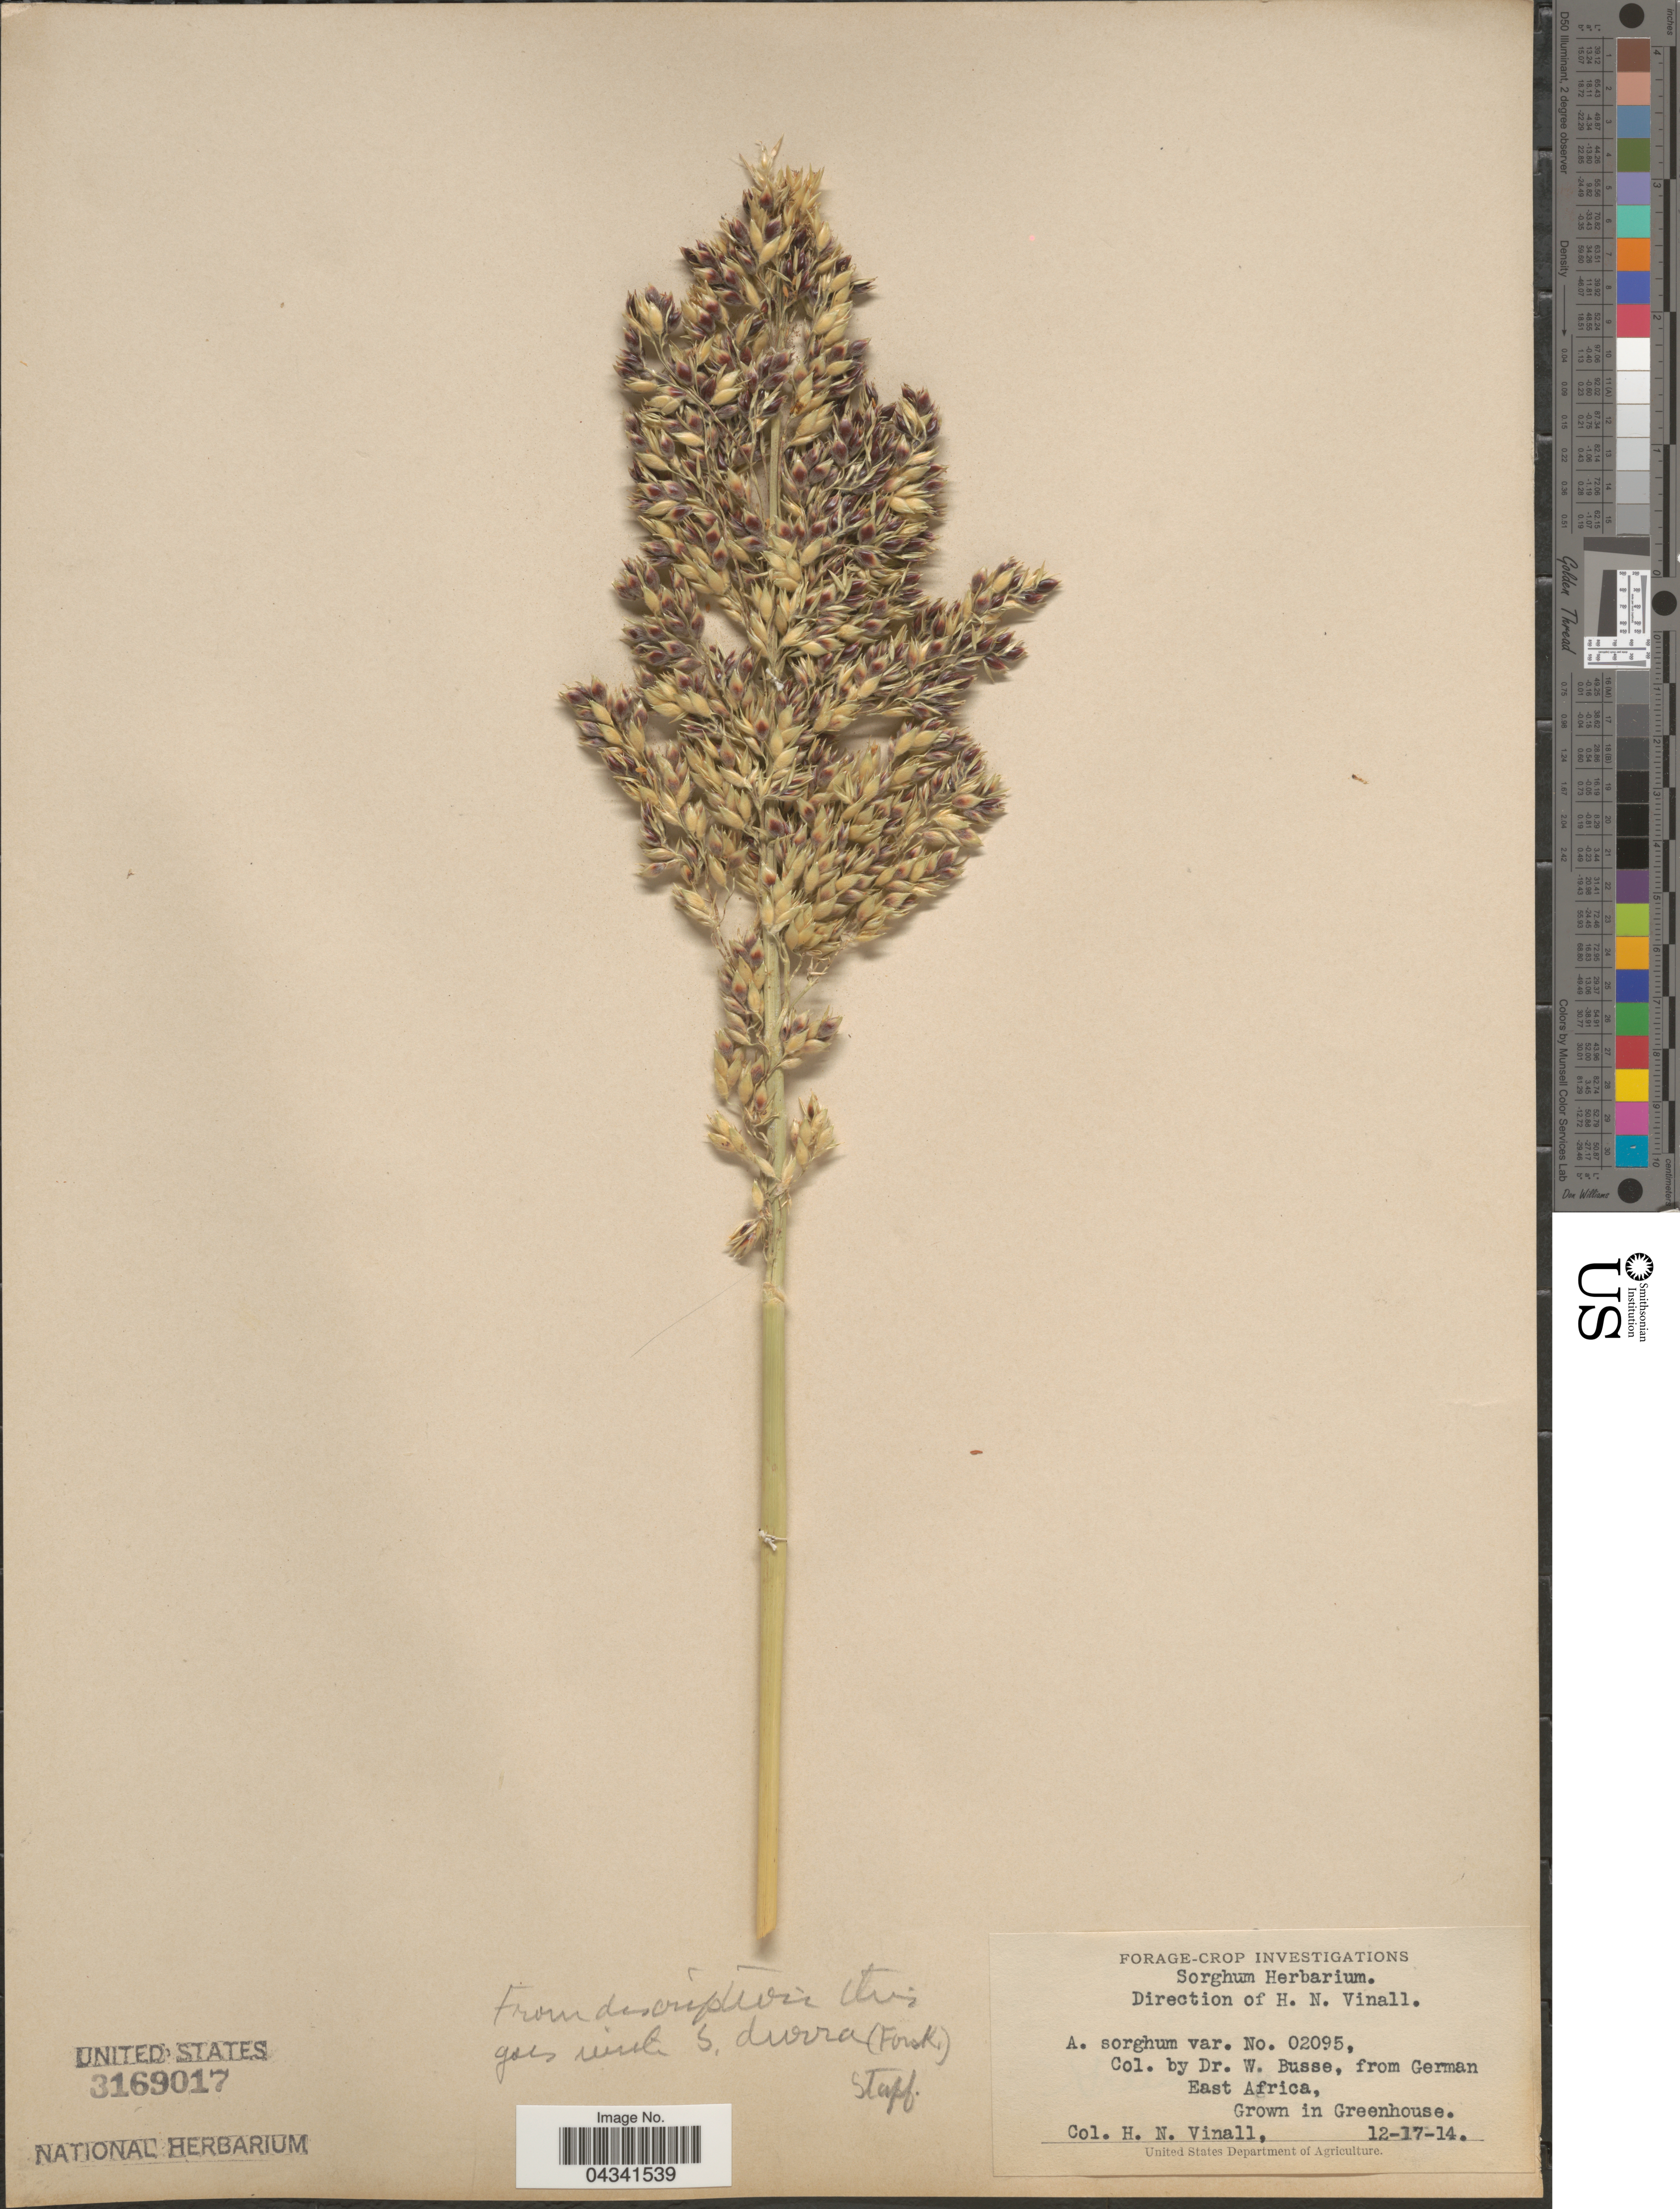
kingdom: Plantae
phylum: Tracheophyta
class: Liliopsida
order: Poales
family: Poaceae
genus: Sorghum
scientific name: Sorghum sp.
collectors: H. Vinall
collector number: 02095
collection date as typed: Transcribed d/m/y: 17/12/14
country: United States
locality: Grown in Greenhouse.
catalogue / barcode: US 3169017